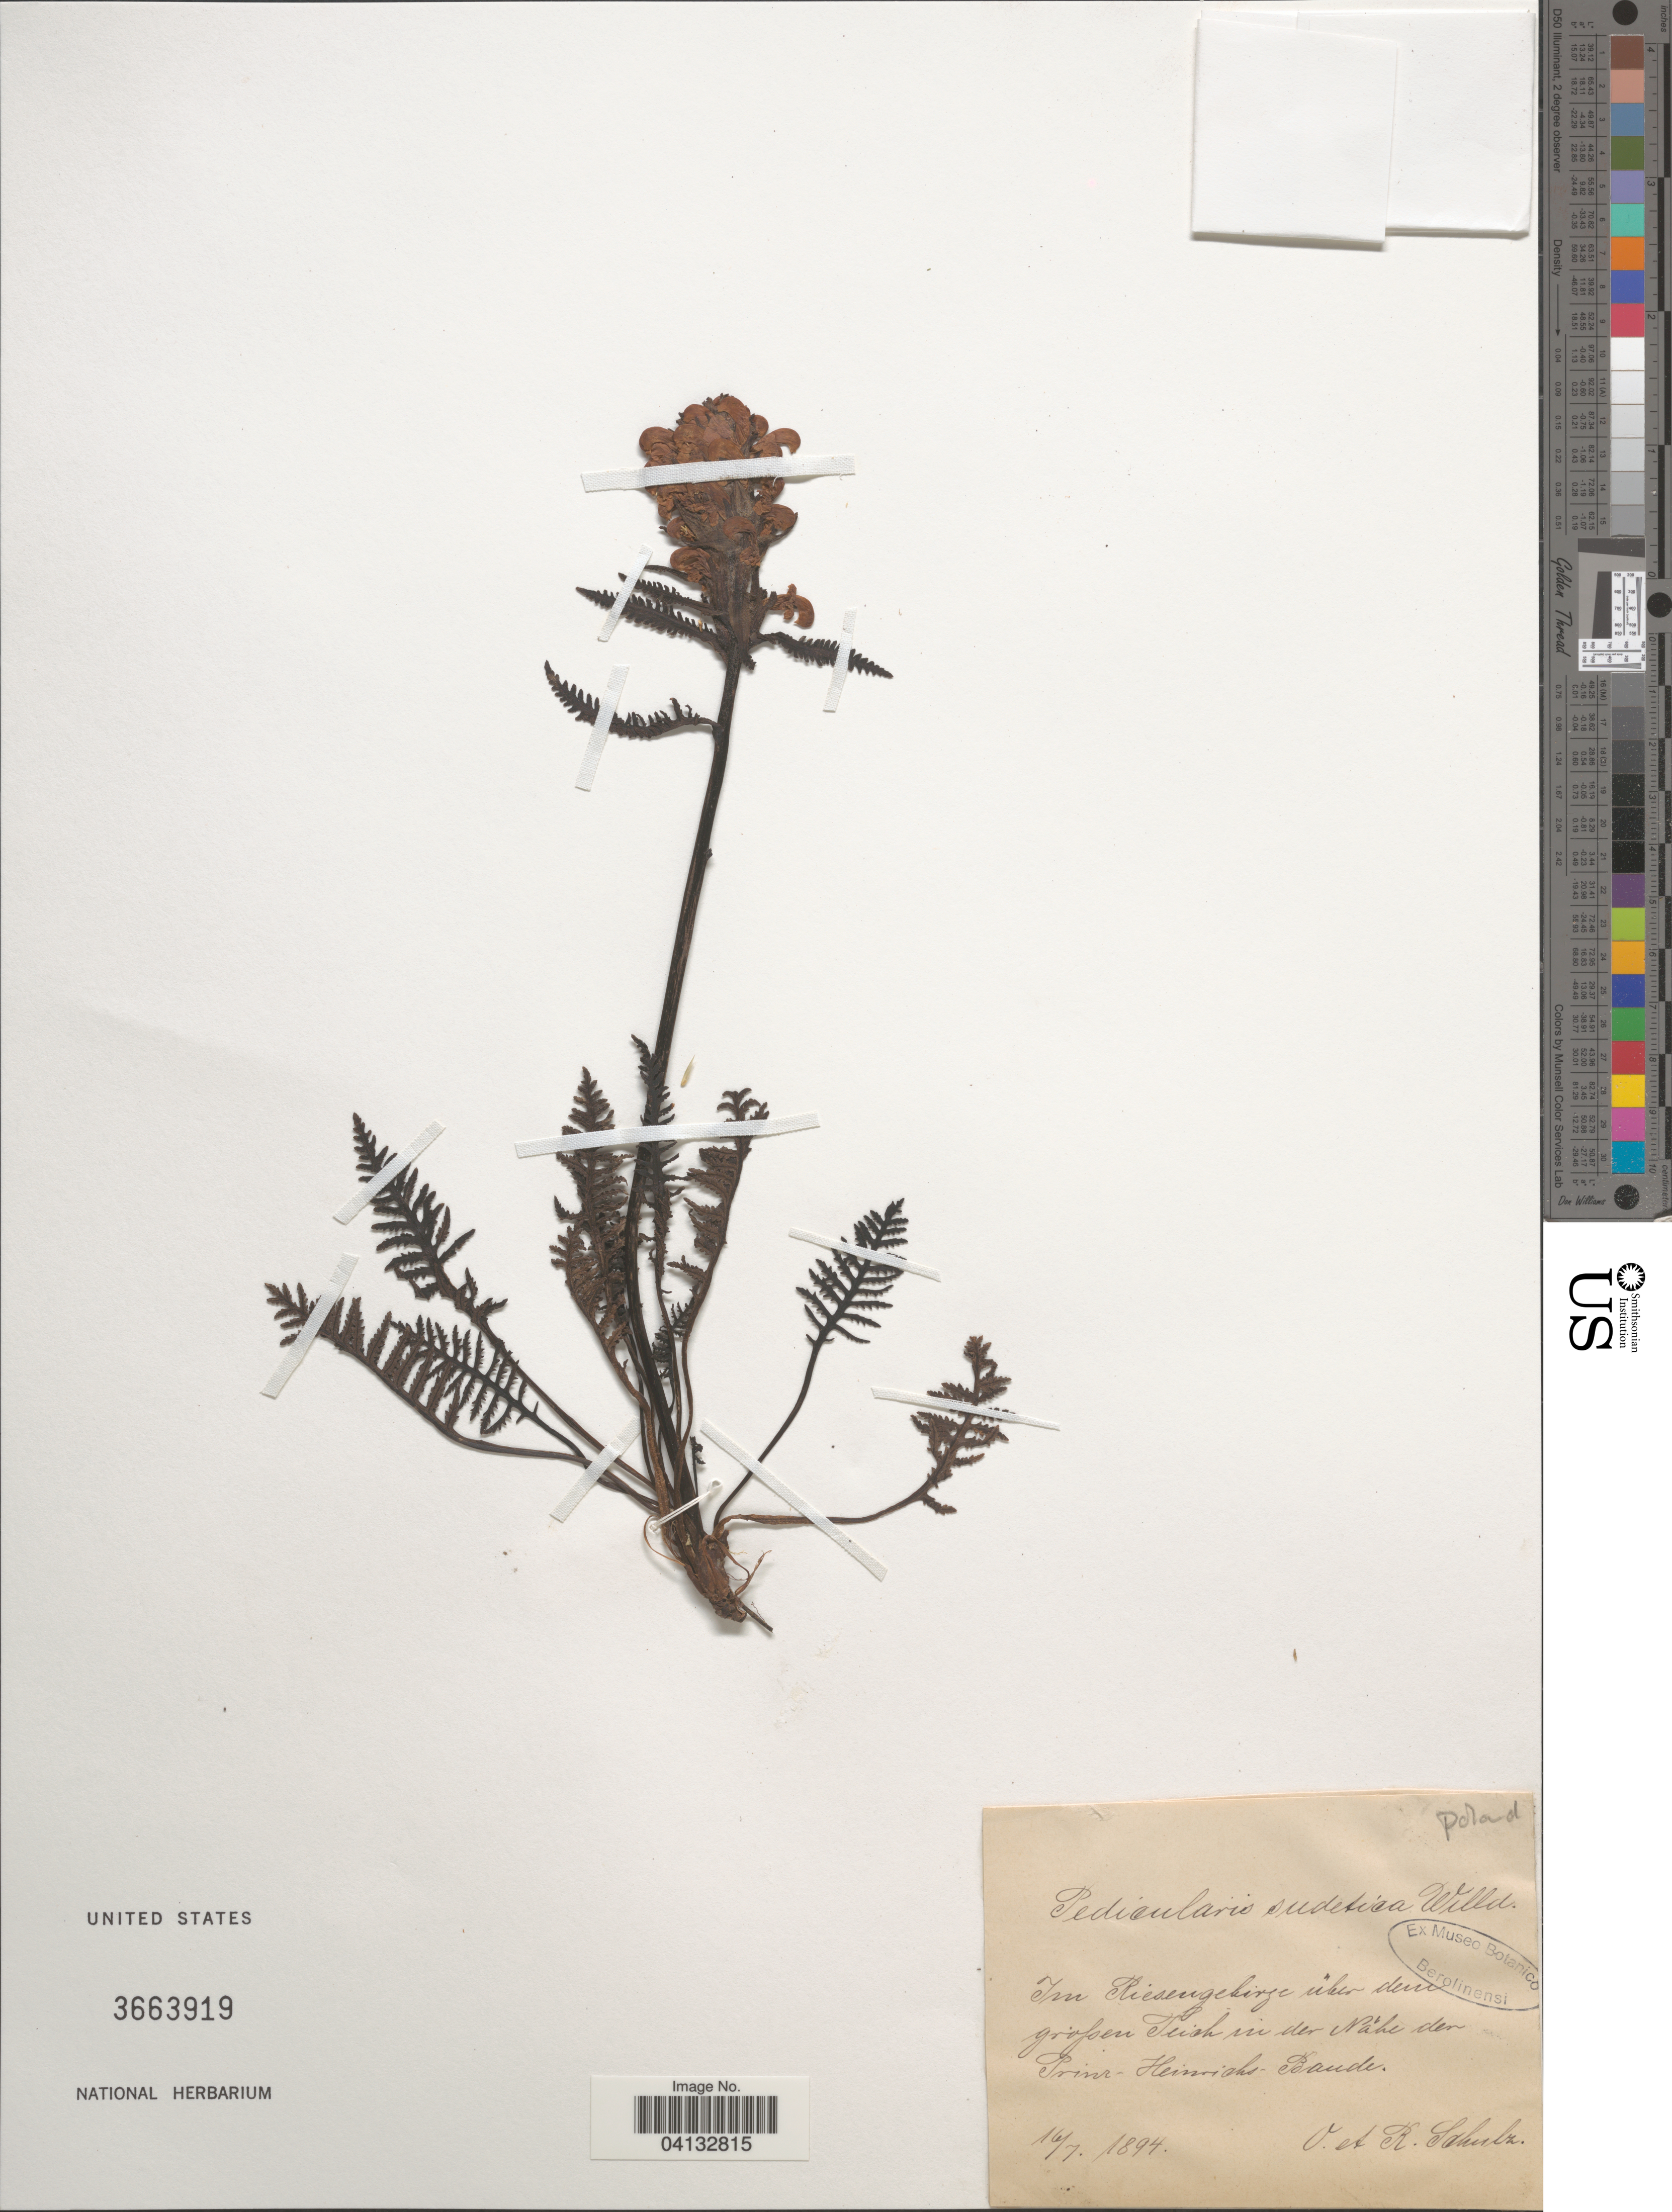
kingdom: Plantae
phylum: Tracheophyta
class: Magnoliopsida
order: Lamiales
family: Orobanchaceae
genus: Pedicularis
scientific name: Pedicularis sudetica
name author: Willd.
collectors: O. Schulz & R. Schulz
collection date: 1894-07-16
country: Poland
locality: Im Riesengebirge über dem grossen Teich in der Nähe der Prinz-Heinrichs-Baude.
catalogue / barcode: US 3663919